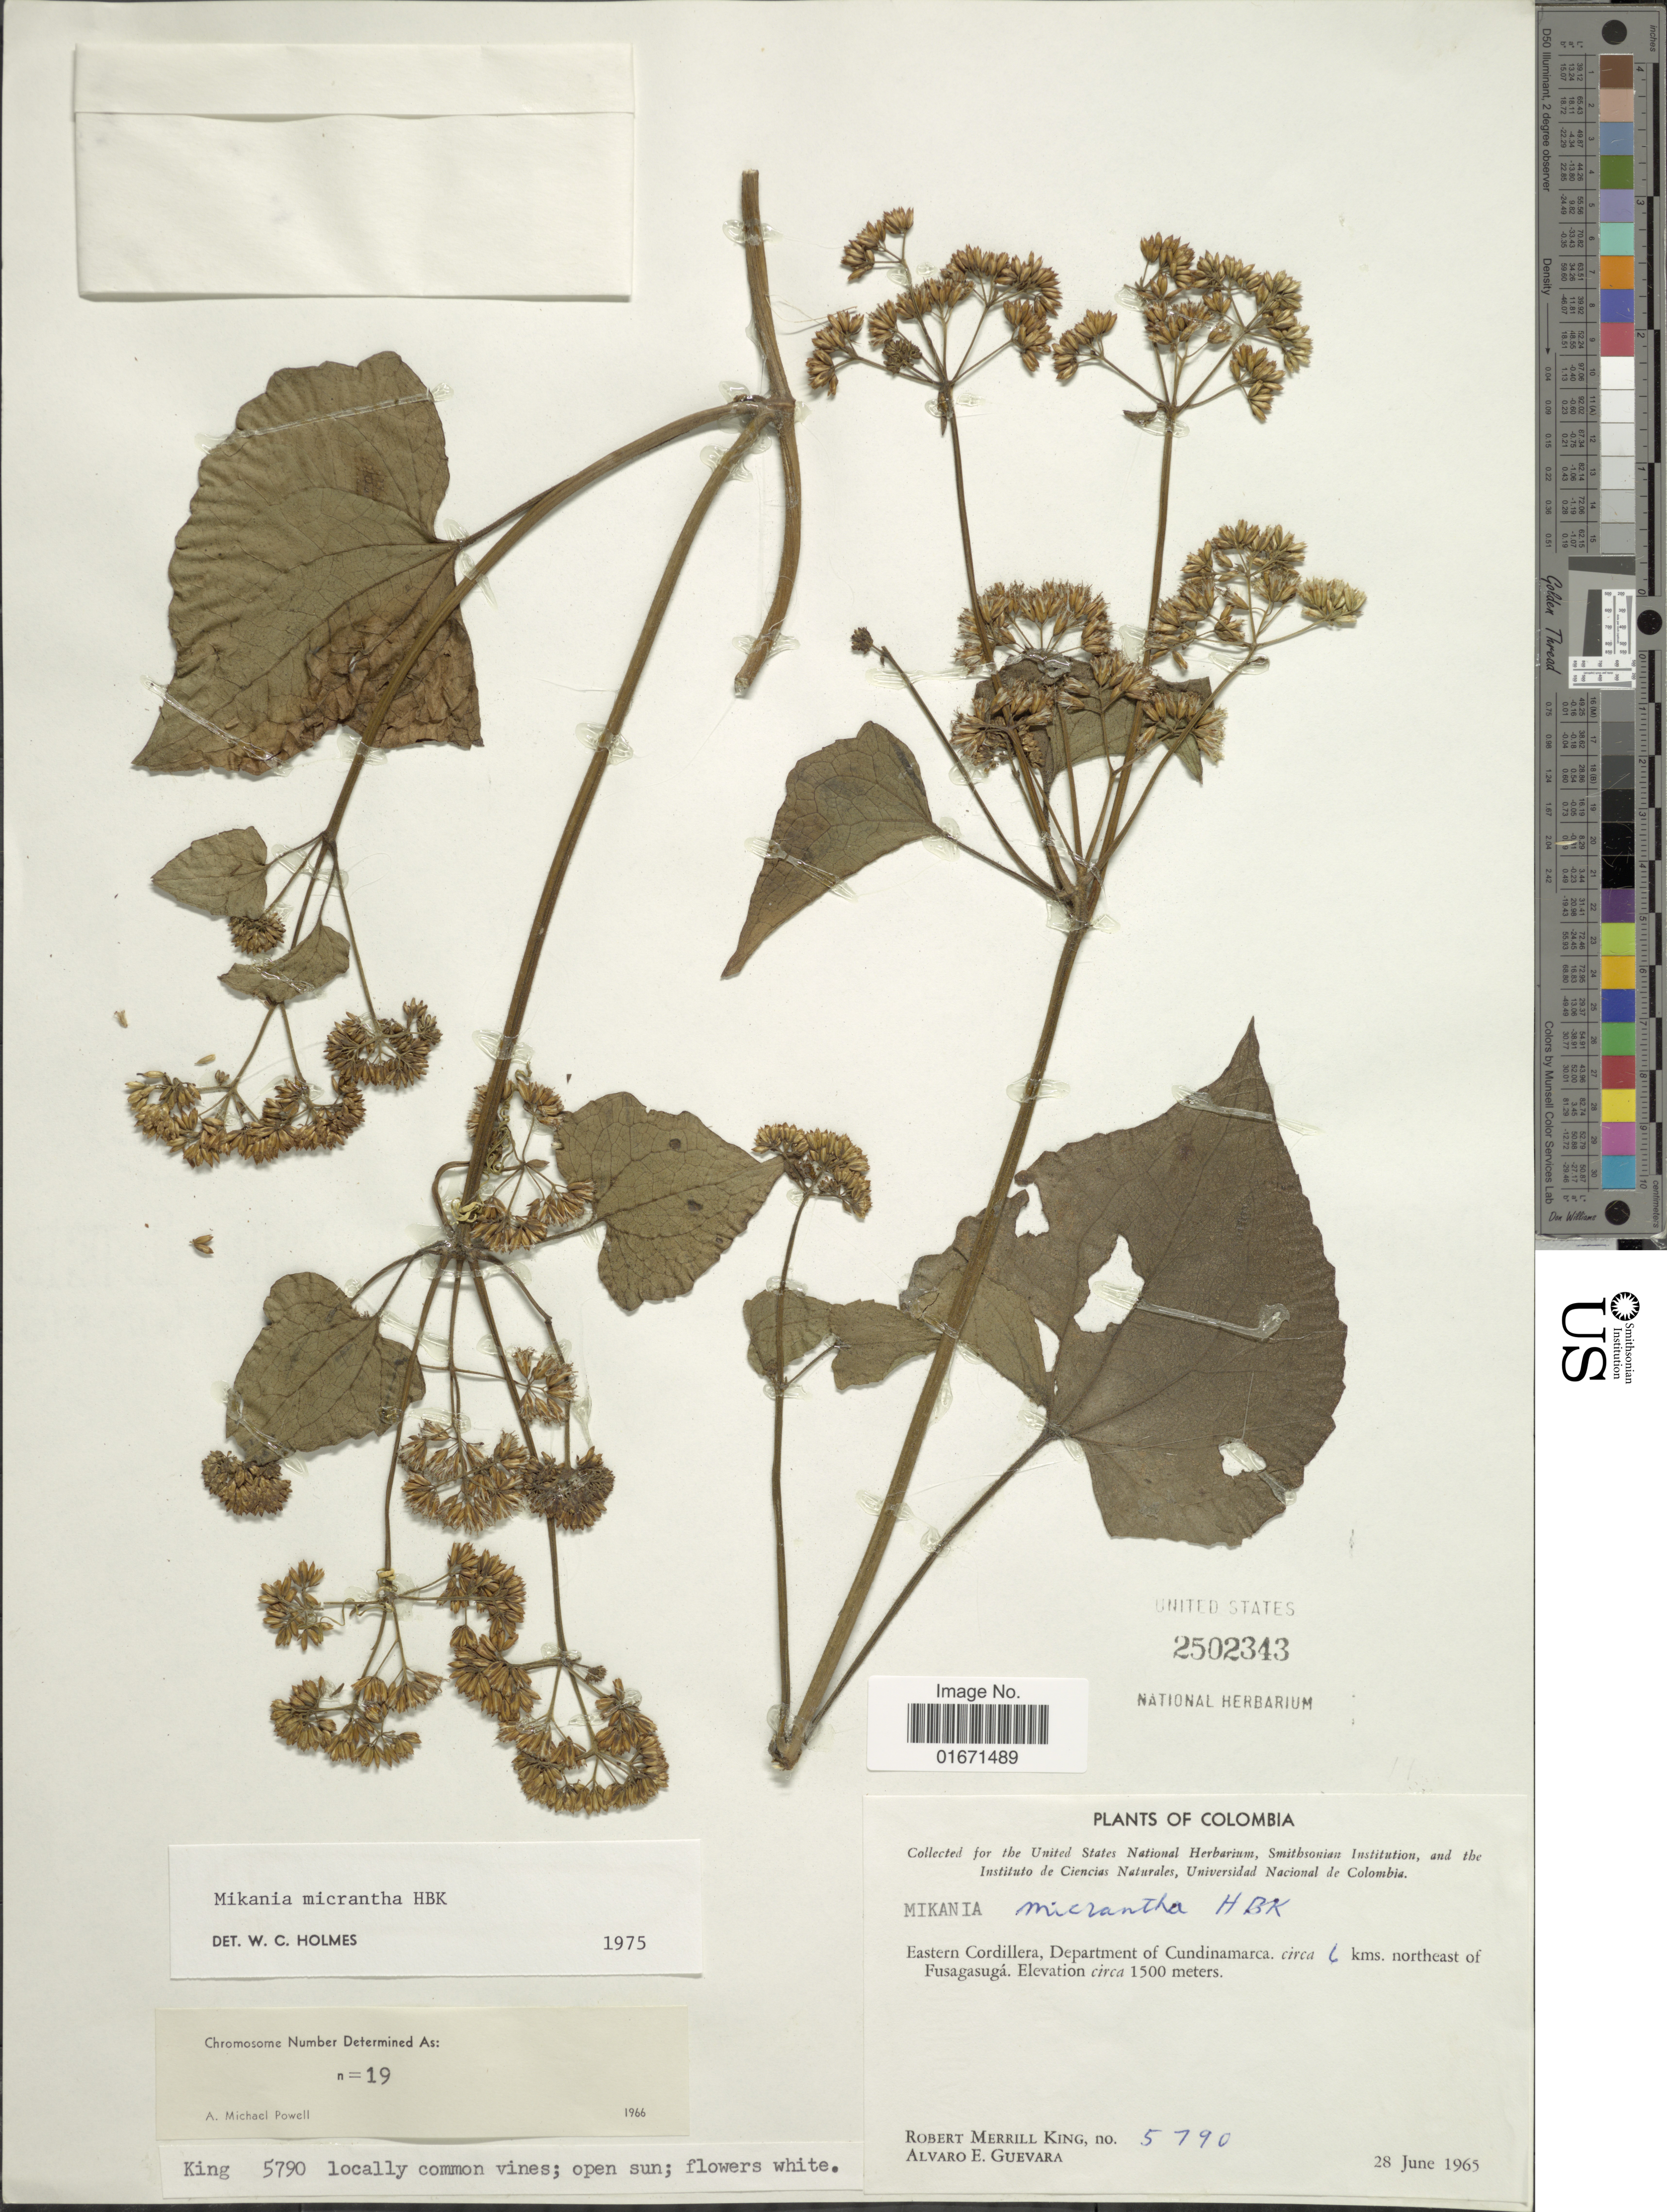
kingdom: Plantae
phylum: Tracheophyta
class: Magnoliopsida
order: Asterales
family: Asteraceae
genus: Mikania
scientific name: Mikania micrantha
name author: Kunth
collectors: R. M. King & A. E. Guevara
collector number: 5790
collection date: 1965-06-28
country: Colombia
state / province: Cundinamarca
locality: Eastern Cordillera, Department of Cundinamarca, circa 6 kms. northeast of Fusagasugá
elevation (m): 1500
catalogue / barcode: US 2502343